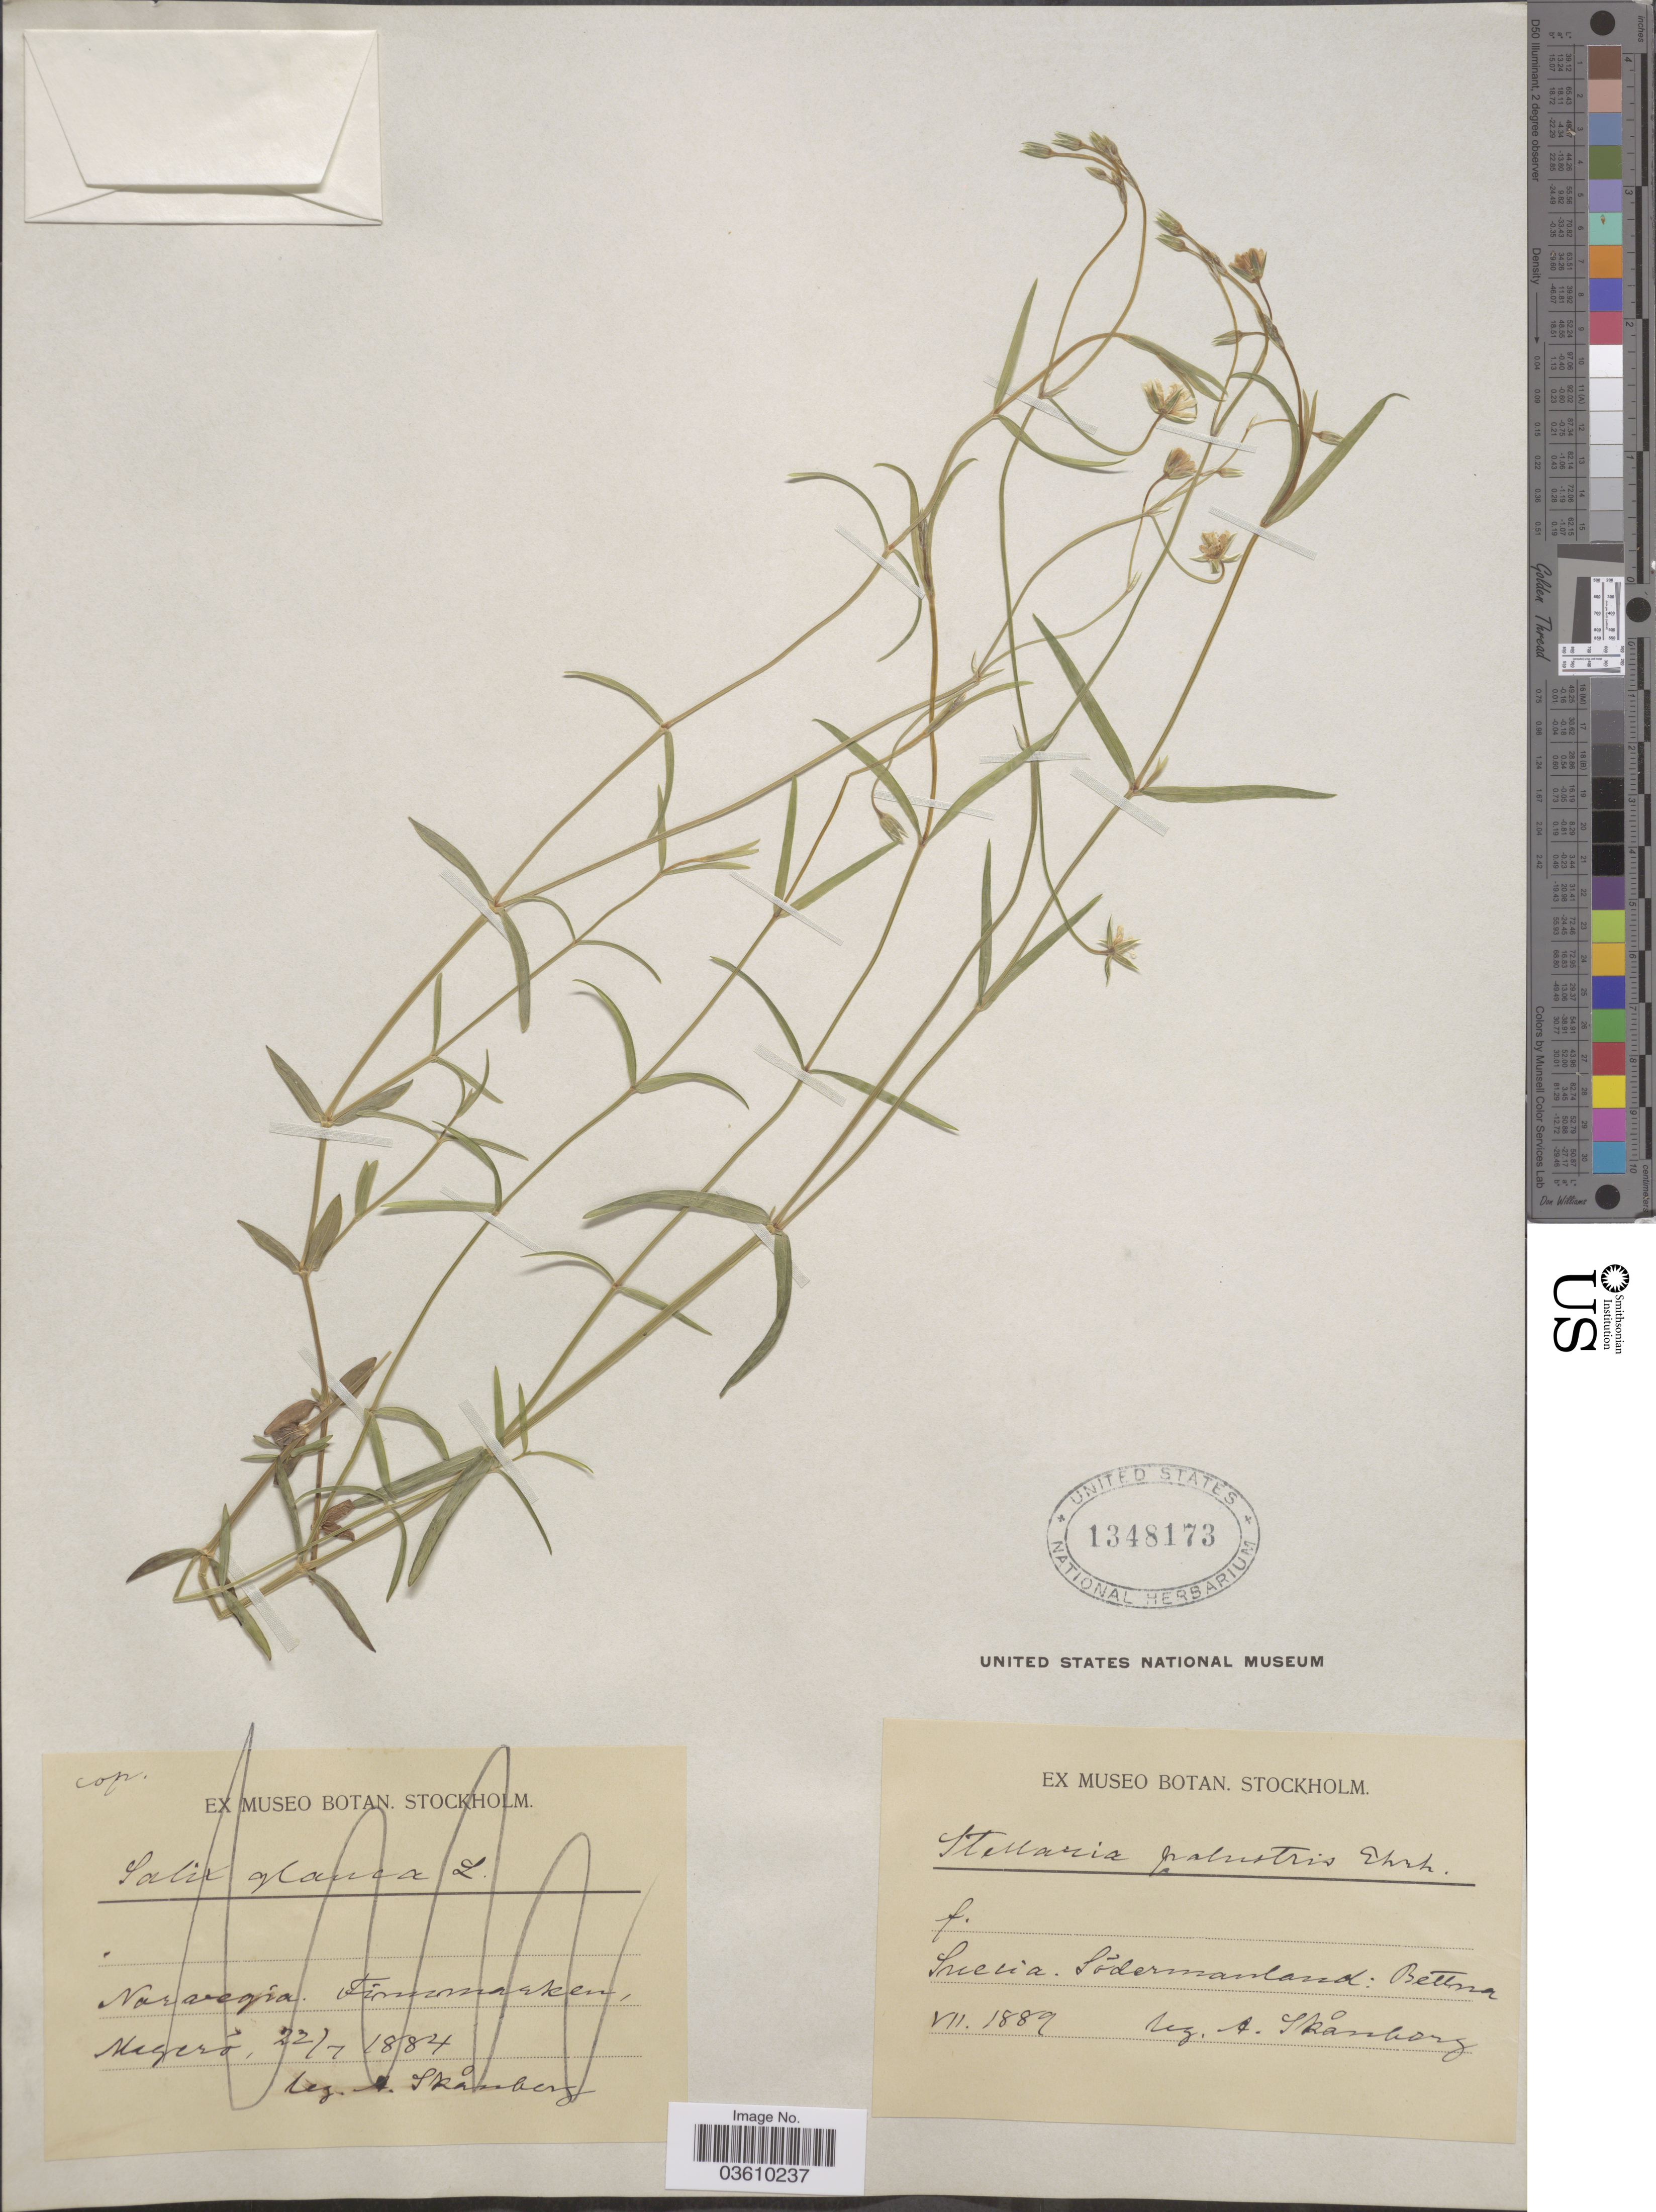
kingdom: Plantae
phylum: Tracheophyta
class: Magnoliopsida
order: Caryophyllales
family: Caryophyllaceae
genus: Stellaria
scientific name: Stellaria palustris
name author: Ehrh. ex Retz.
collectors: A. Skånberg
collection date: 1889-07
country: Sweden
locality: Suecia. Sõdermanland: Bettna.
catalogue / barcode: US 1348173